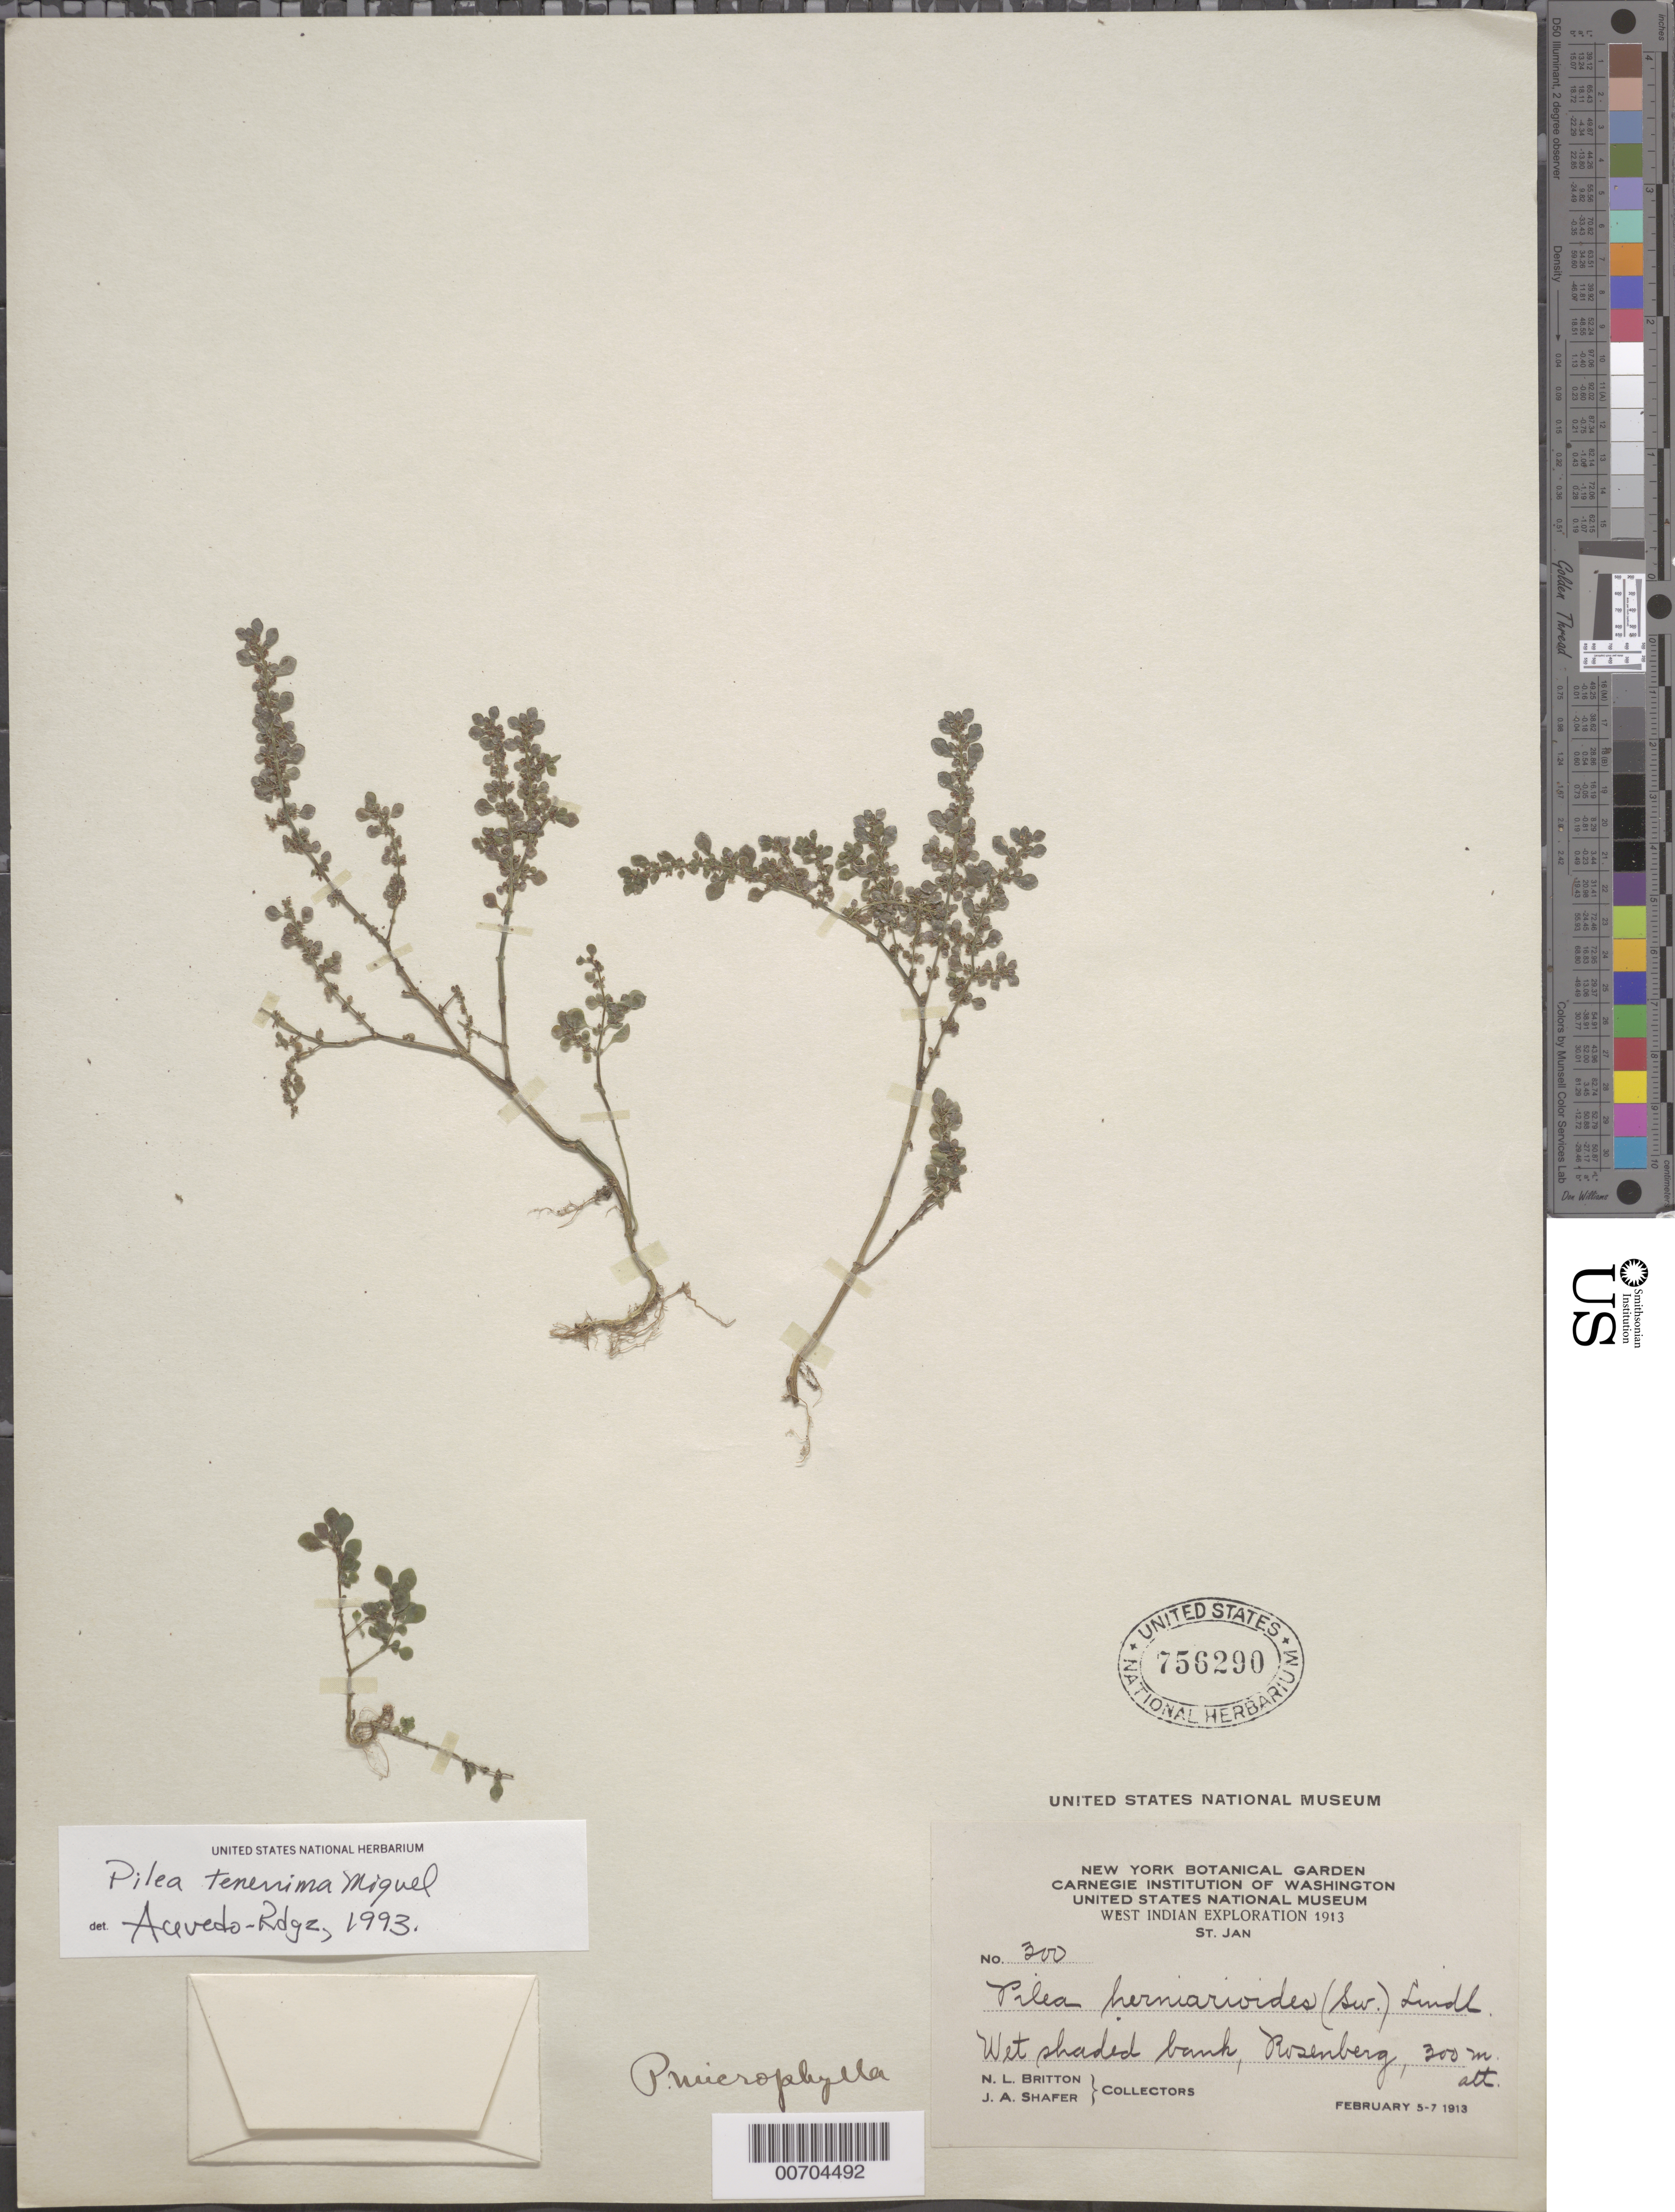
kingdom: Plantae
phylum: Tracheophyta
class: Magnoliopsida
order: Rosales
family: Urticaceae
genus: Pilea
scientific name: Pilea tenerrima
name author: Miq.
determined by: Acevedo-Rodríguez, P., (BOT), Smithsonian Institution - National Museum of Natural History (UNITED STATES)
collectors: N. Britton & J. A. Shafer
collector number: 300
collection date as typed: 05 Feb 1913 to 07 Feb 1913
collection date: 1913-02-05/1913-02-07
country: U.S. Virgin Islands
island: St. John Island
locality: Rosenberg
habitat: Wet shaded bank.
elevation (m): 300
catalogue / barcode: US 756290